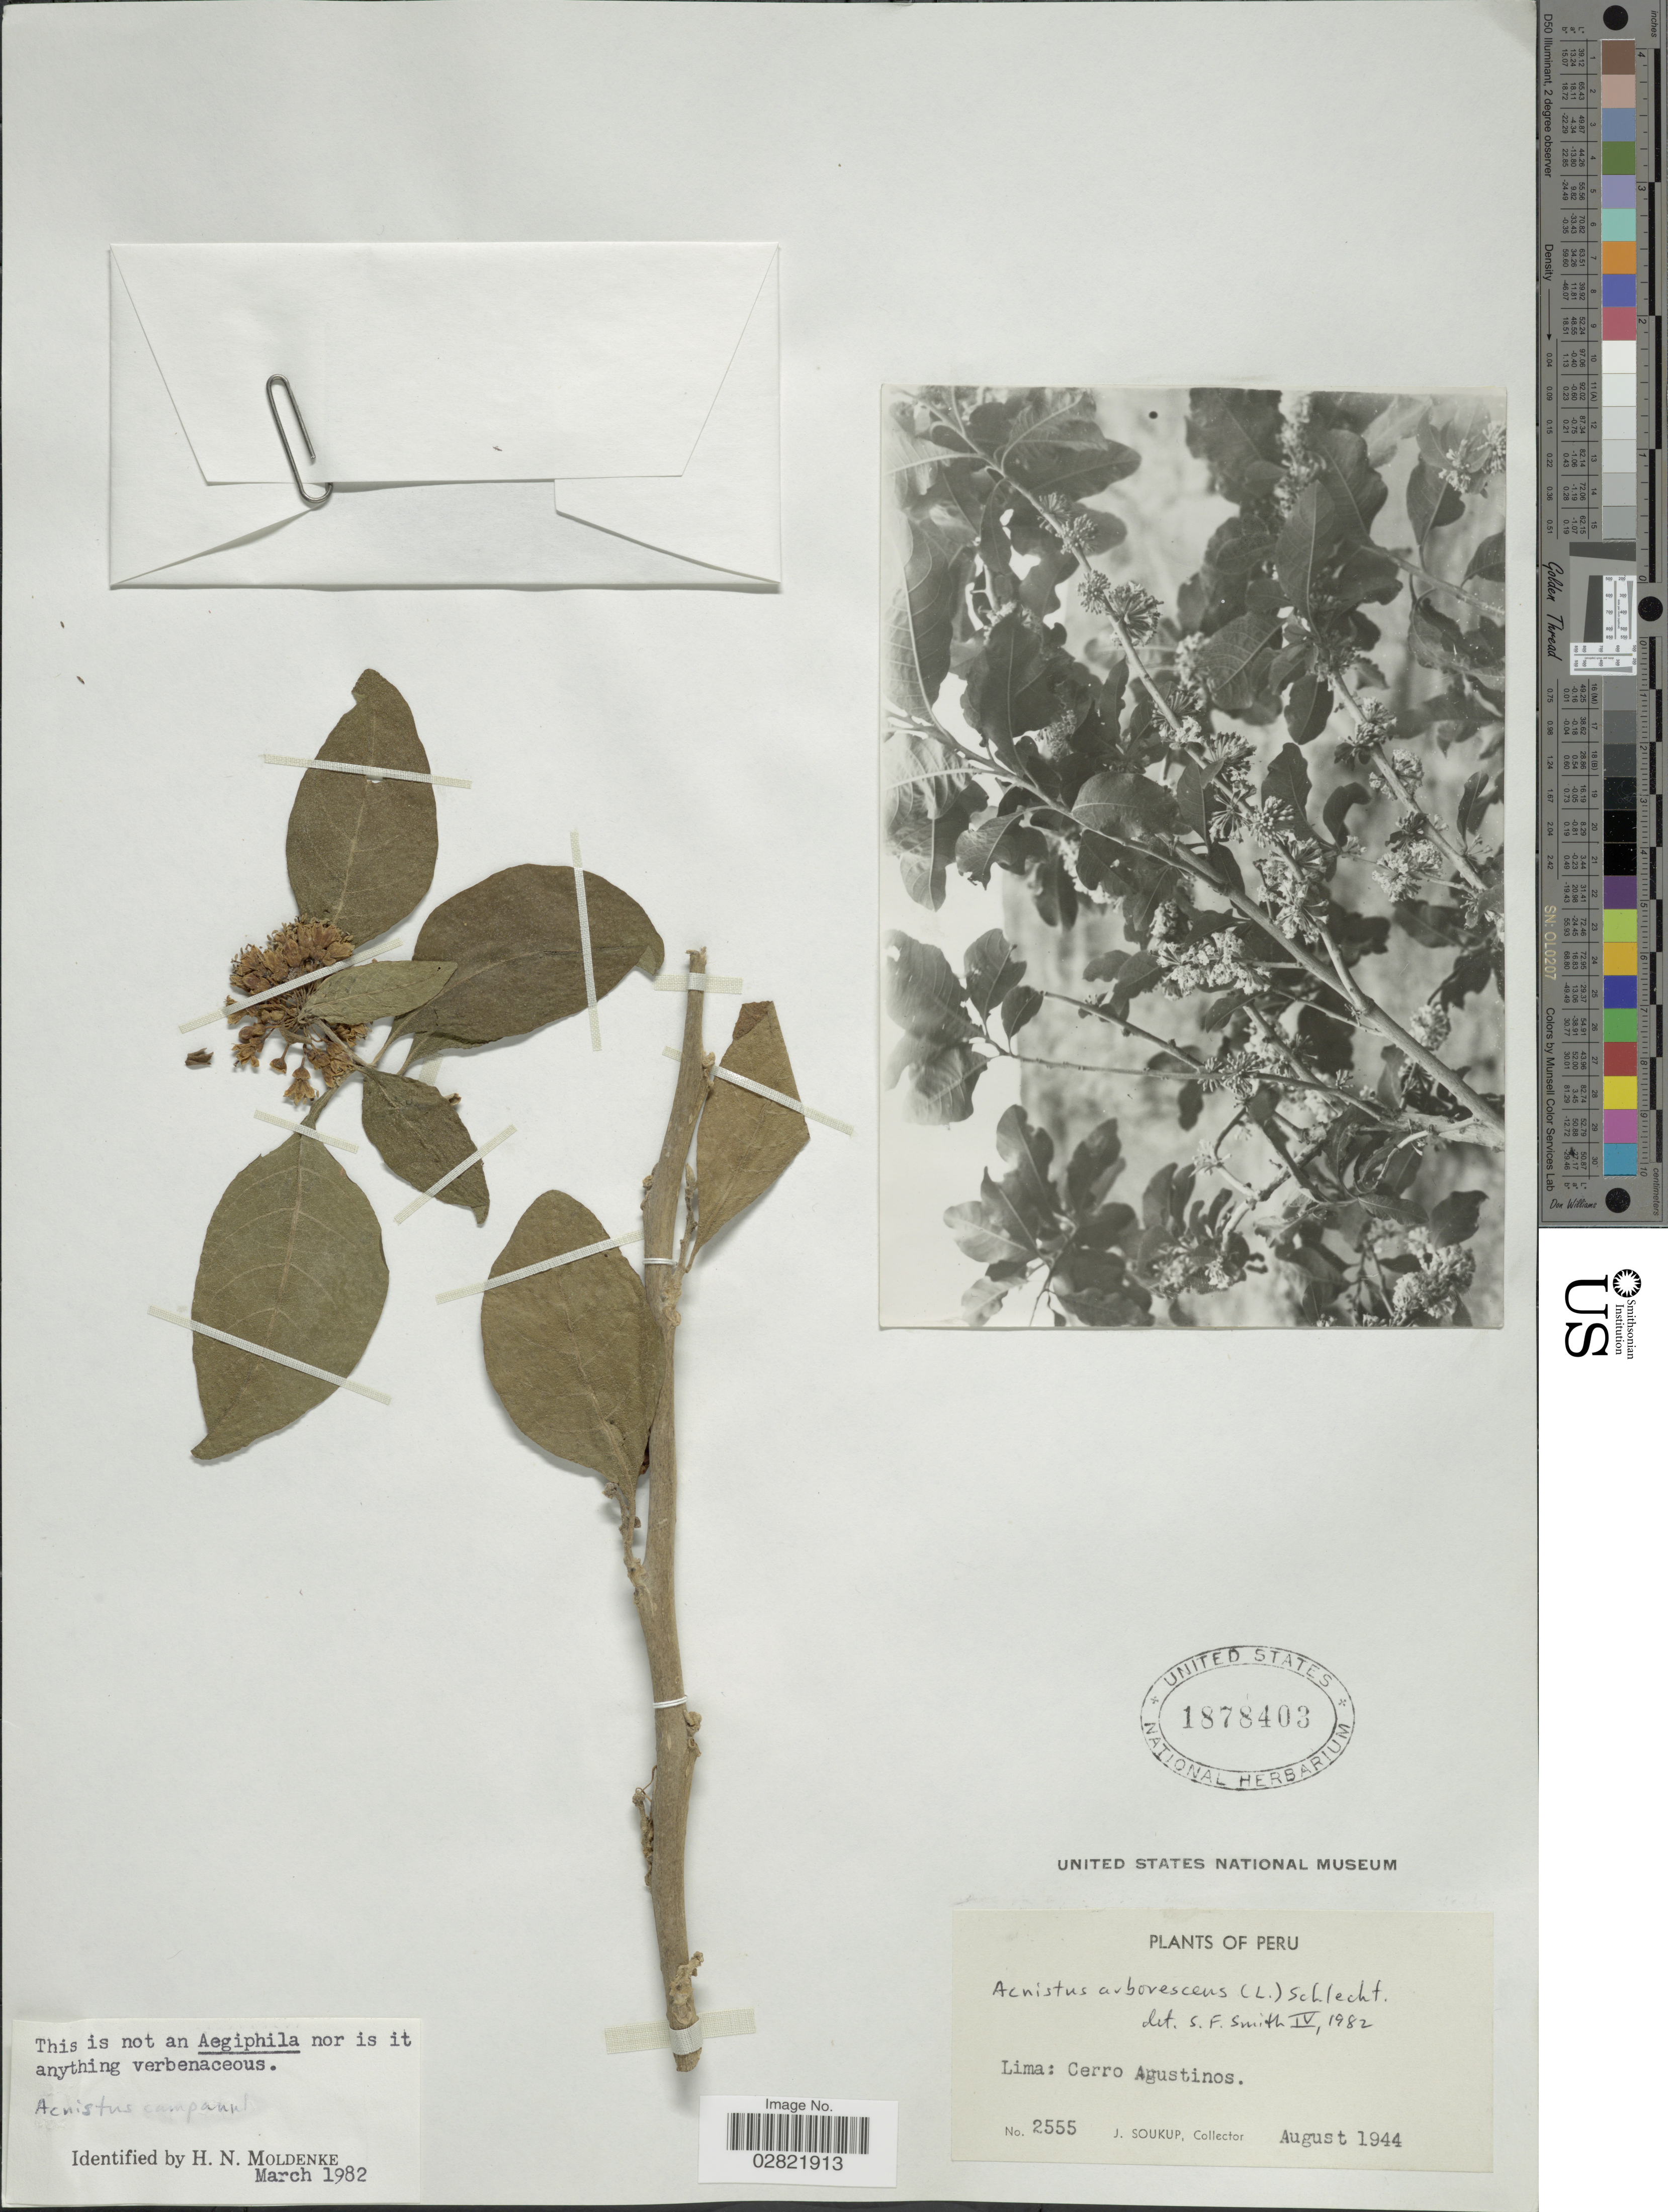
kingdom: Plantae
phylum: Tracheophyta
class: Magnoliopsida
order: Solanales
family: Solanaceae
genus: Acnistus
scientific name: Acnistus arborescens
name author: (L.) Schltdl.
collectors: J. Soukup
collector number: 2555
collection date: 1944-08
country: Peru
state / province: Lima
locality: Cerro Agustinos.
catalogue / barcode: US 1878403